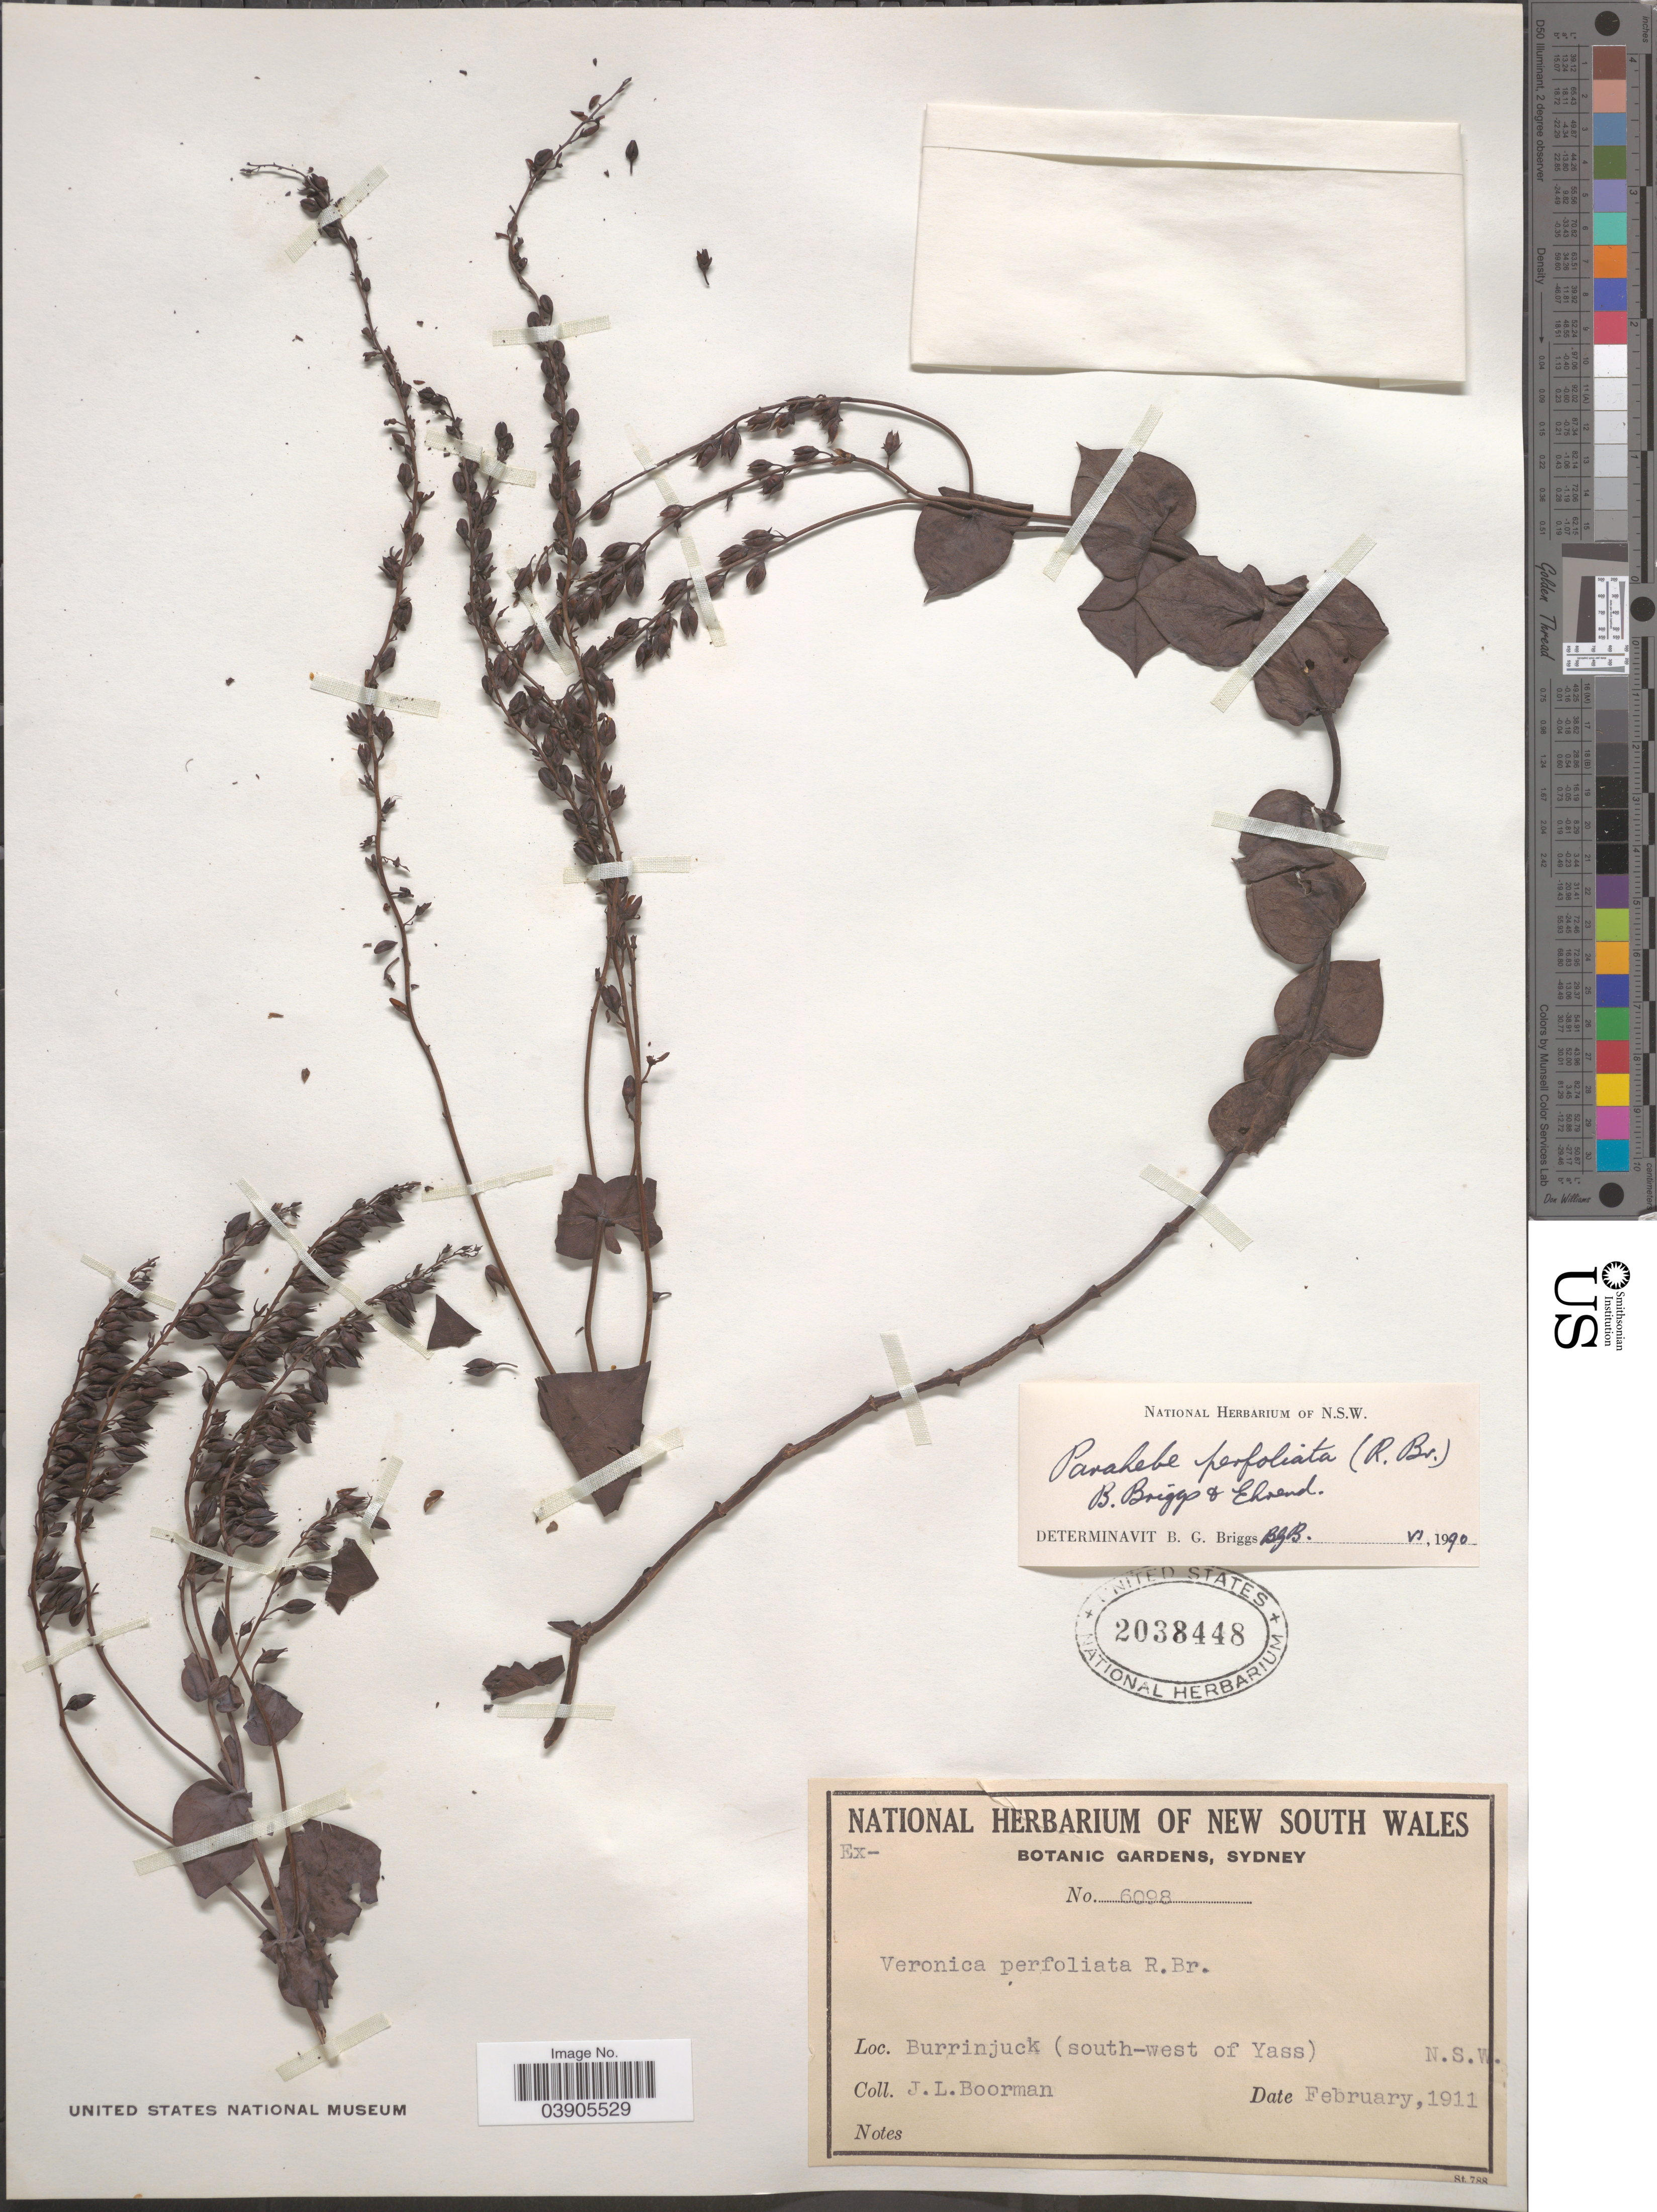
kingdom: Plantae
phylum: Tracheophyta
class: Magnoliopsida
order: Lamiales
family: Plantaginaceae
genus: Veronica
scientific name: Veronica perfoliata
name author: R. Br.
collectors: J. Boorman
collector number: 6098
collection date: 1911-02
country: Australia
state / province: New South Wales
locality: Burrinjuck (south-west of Yass).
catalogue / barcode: US 2038448